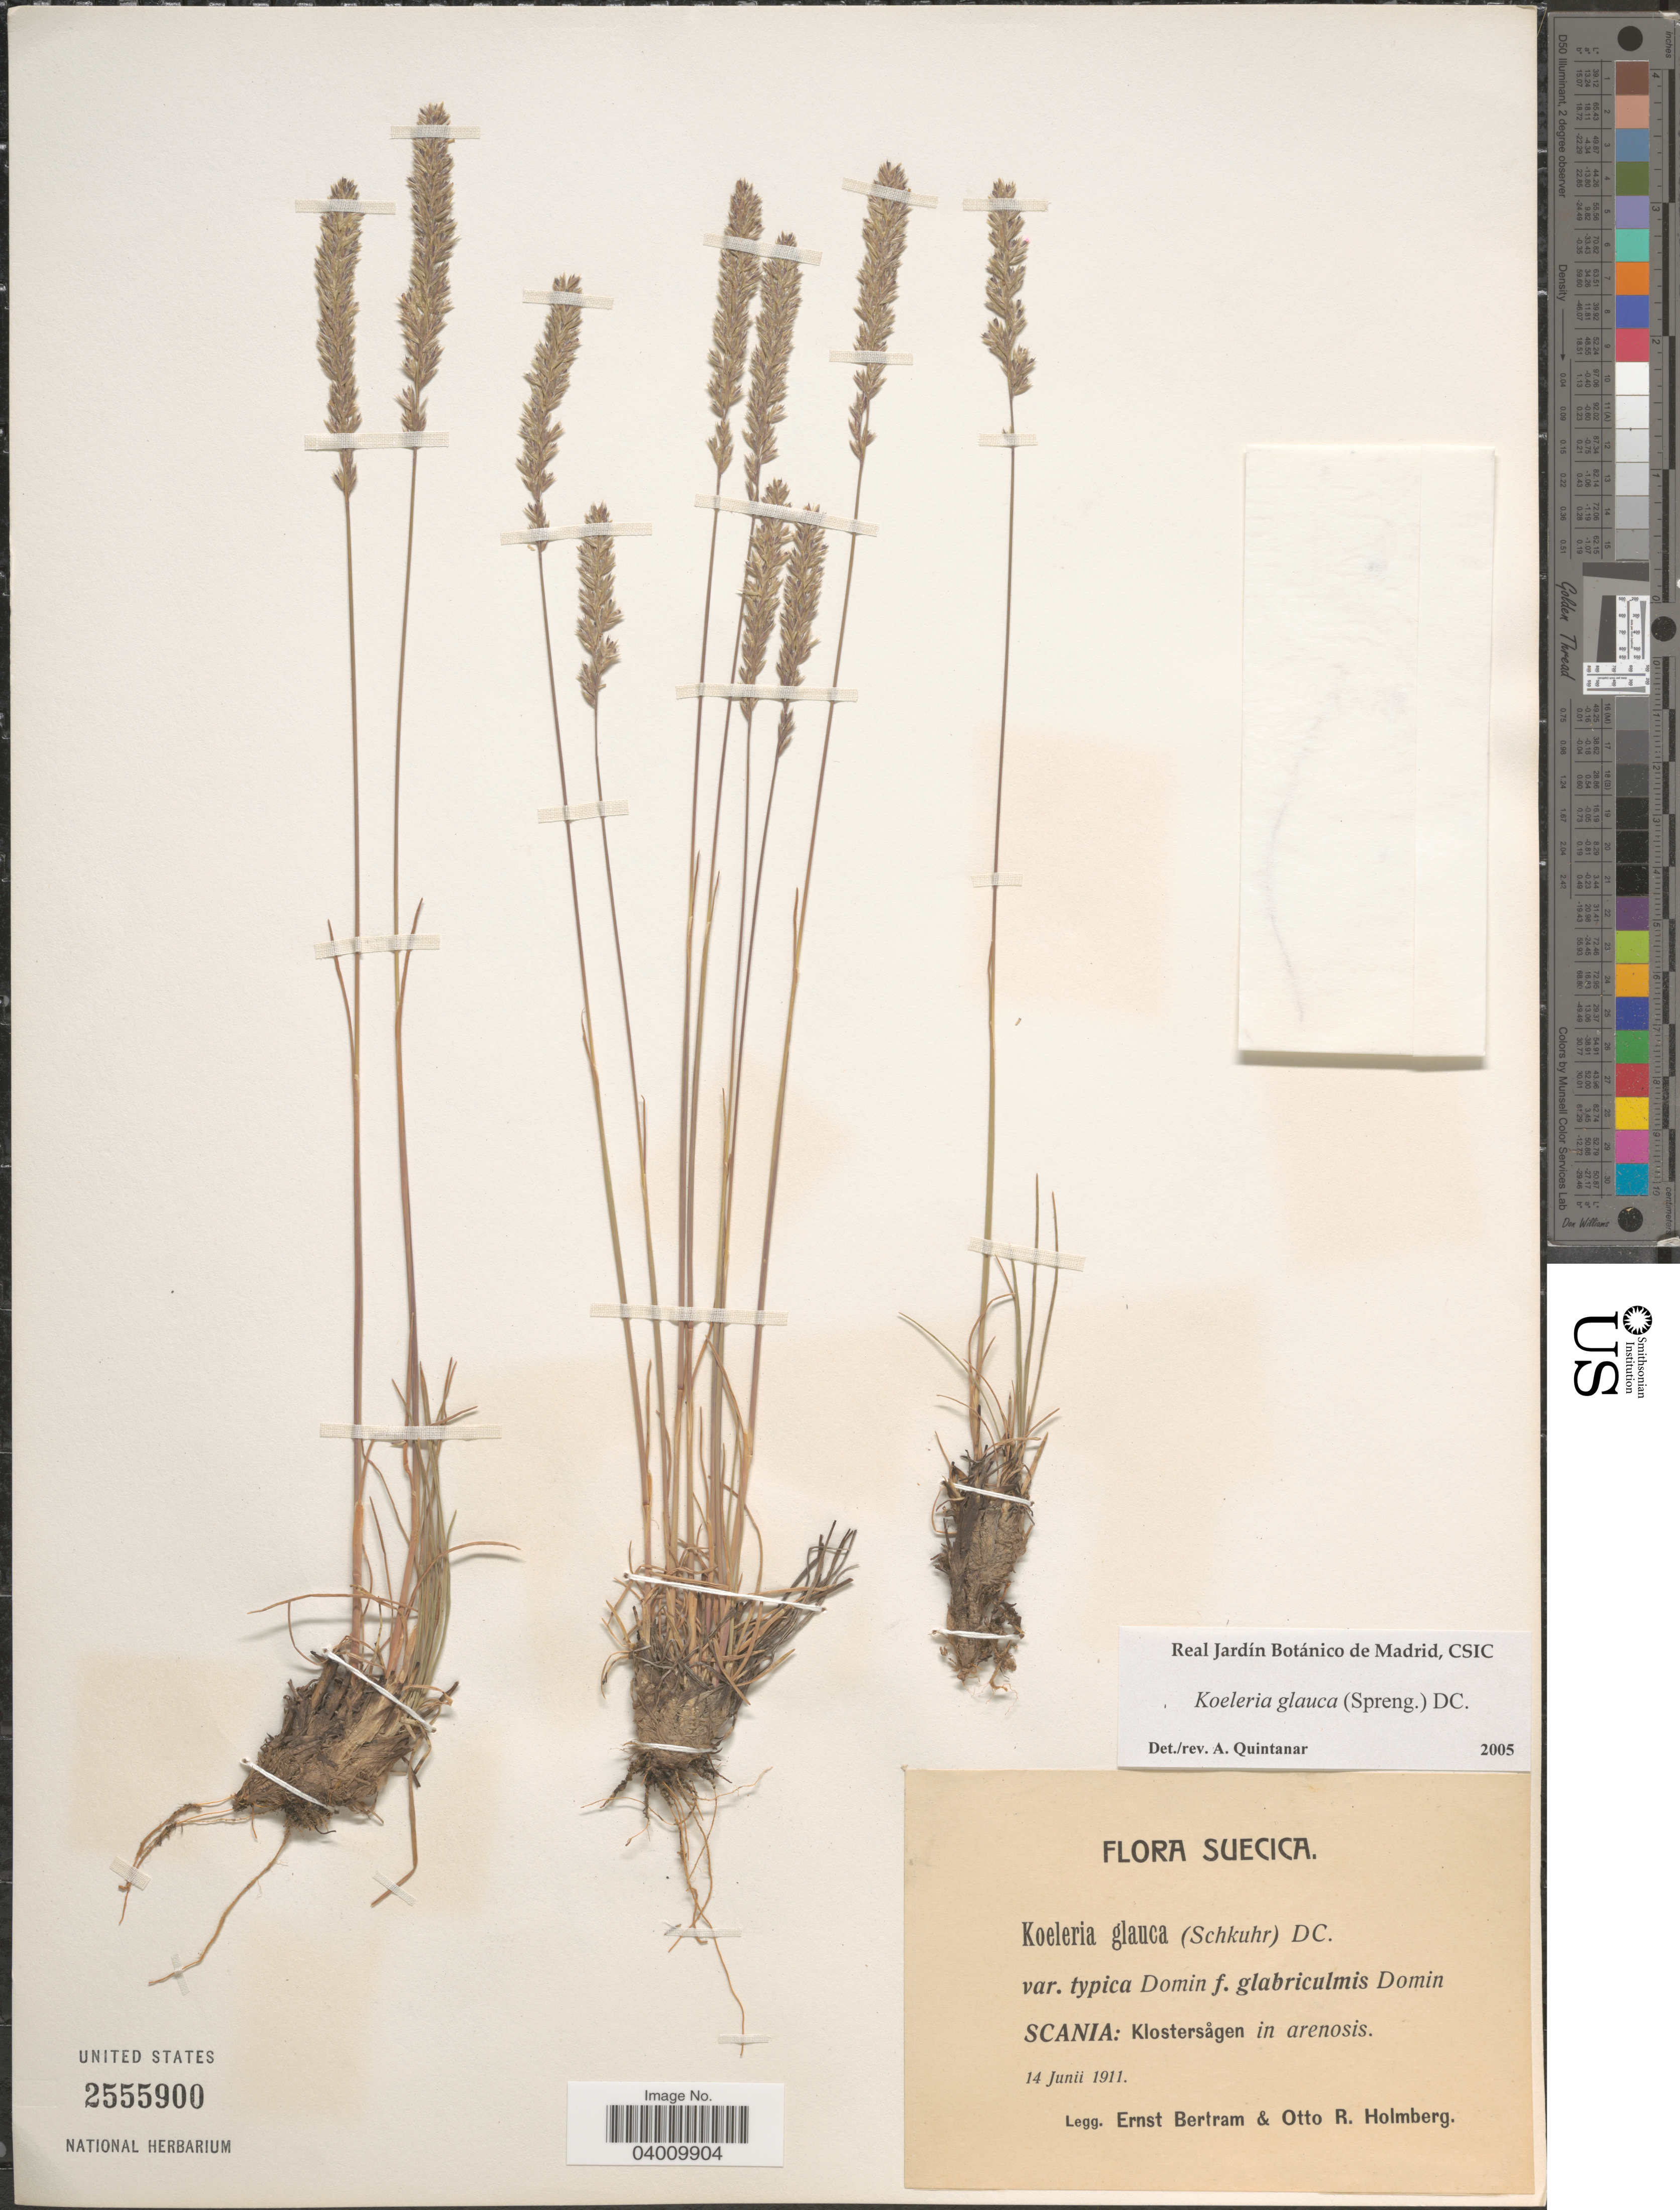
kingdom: Plantae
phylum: Tracheophyta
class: Liliopsida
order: Poales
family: Poaceae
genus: Koeleria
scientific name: Koeleria glauca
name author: (Spreng.) DC.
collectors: E. Bertram & O. Holmberg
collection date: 1911-06-14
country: Sweden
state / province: Skåne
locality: Suecica. Scania: Klostersågen in arenosis.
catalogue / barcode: US 2555900